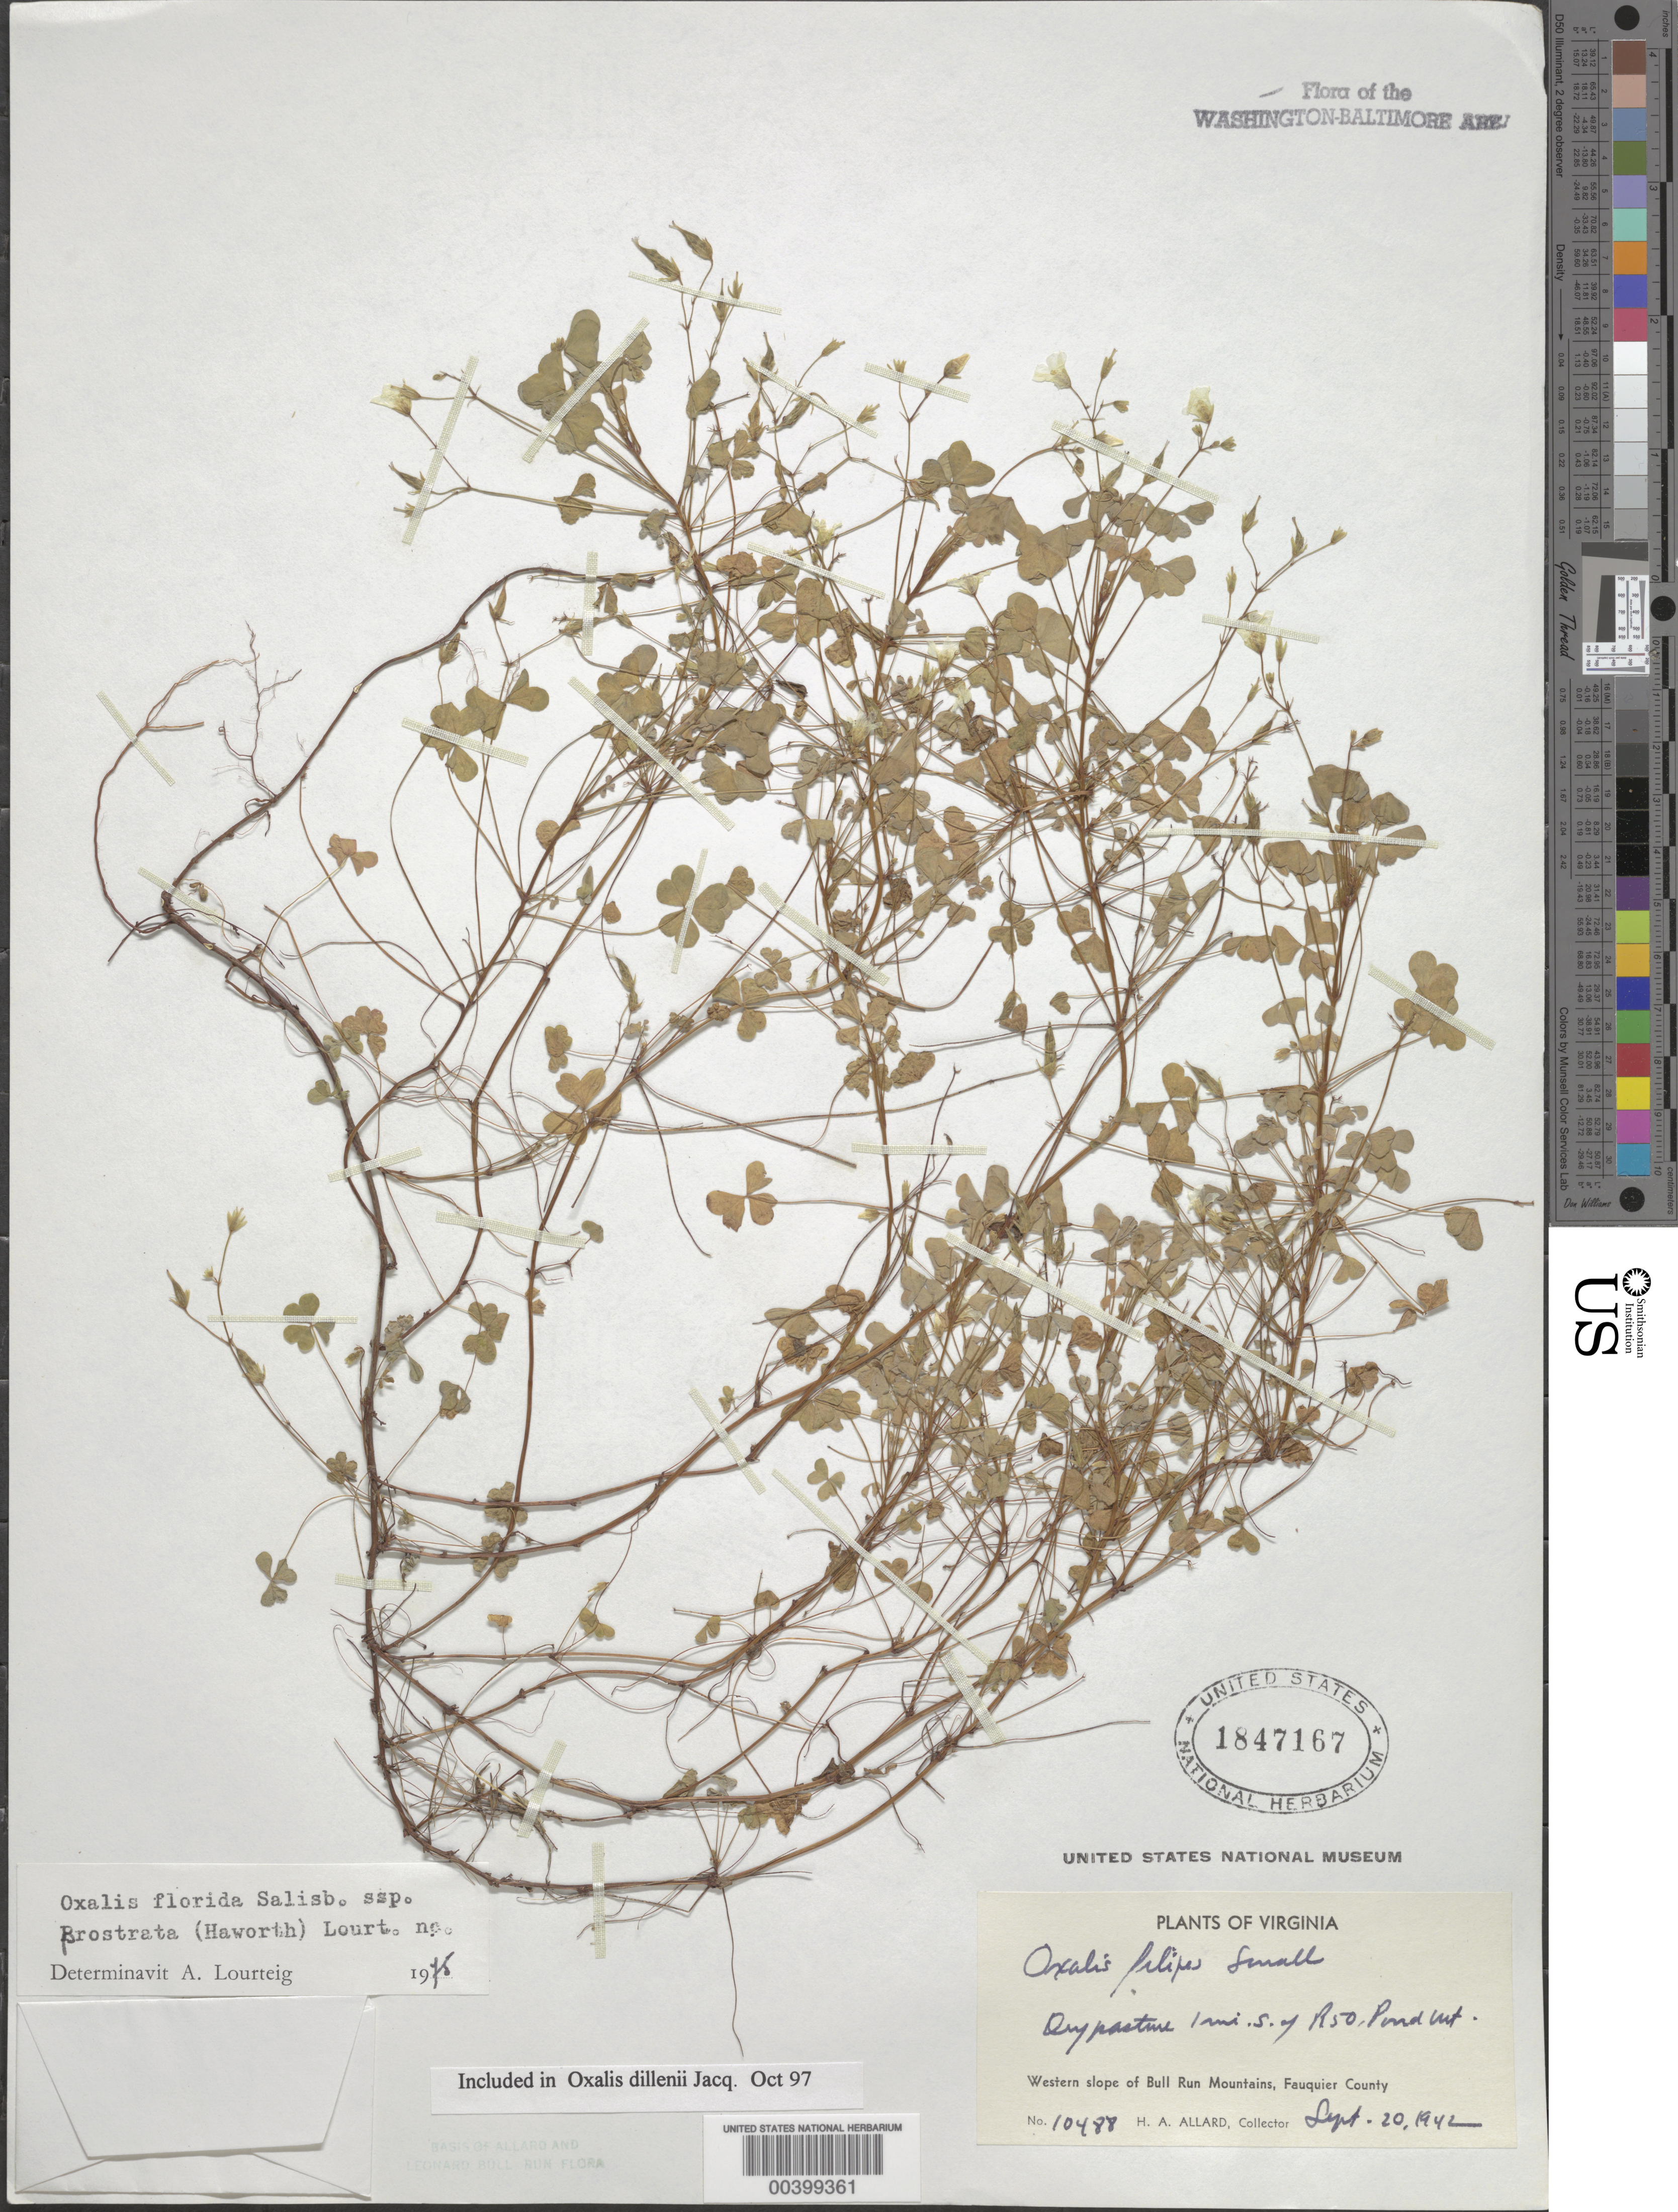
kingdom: Plantae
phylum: Tracheophyta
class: Magnoliopsida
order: Oxalidales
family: Oxalidaceae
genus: Oxalis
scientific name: Oxalis dillenii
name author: Jacq.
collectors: H. A. Allard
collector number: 10488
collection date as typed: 20 Sep 1942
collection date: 1942-09-20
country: United States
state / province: Virginia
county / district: Fauquier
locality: South of Route 50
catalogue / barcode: US 1847167